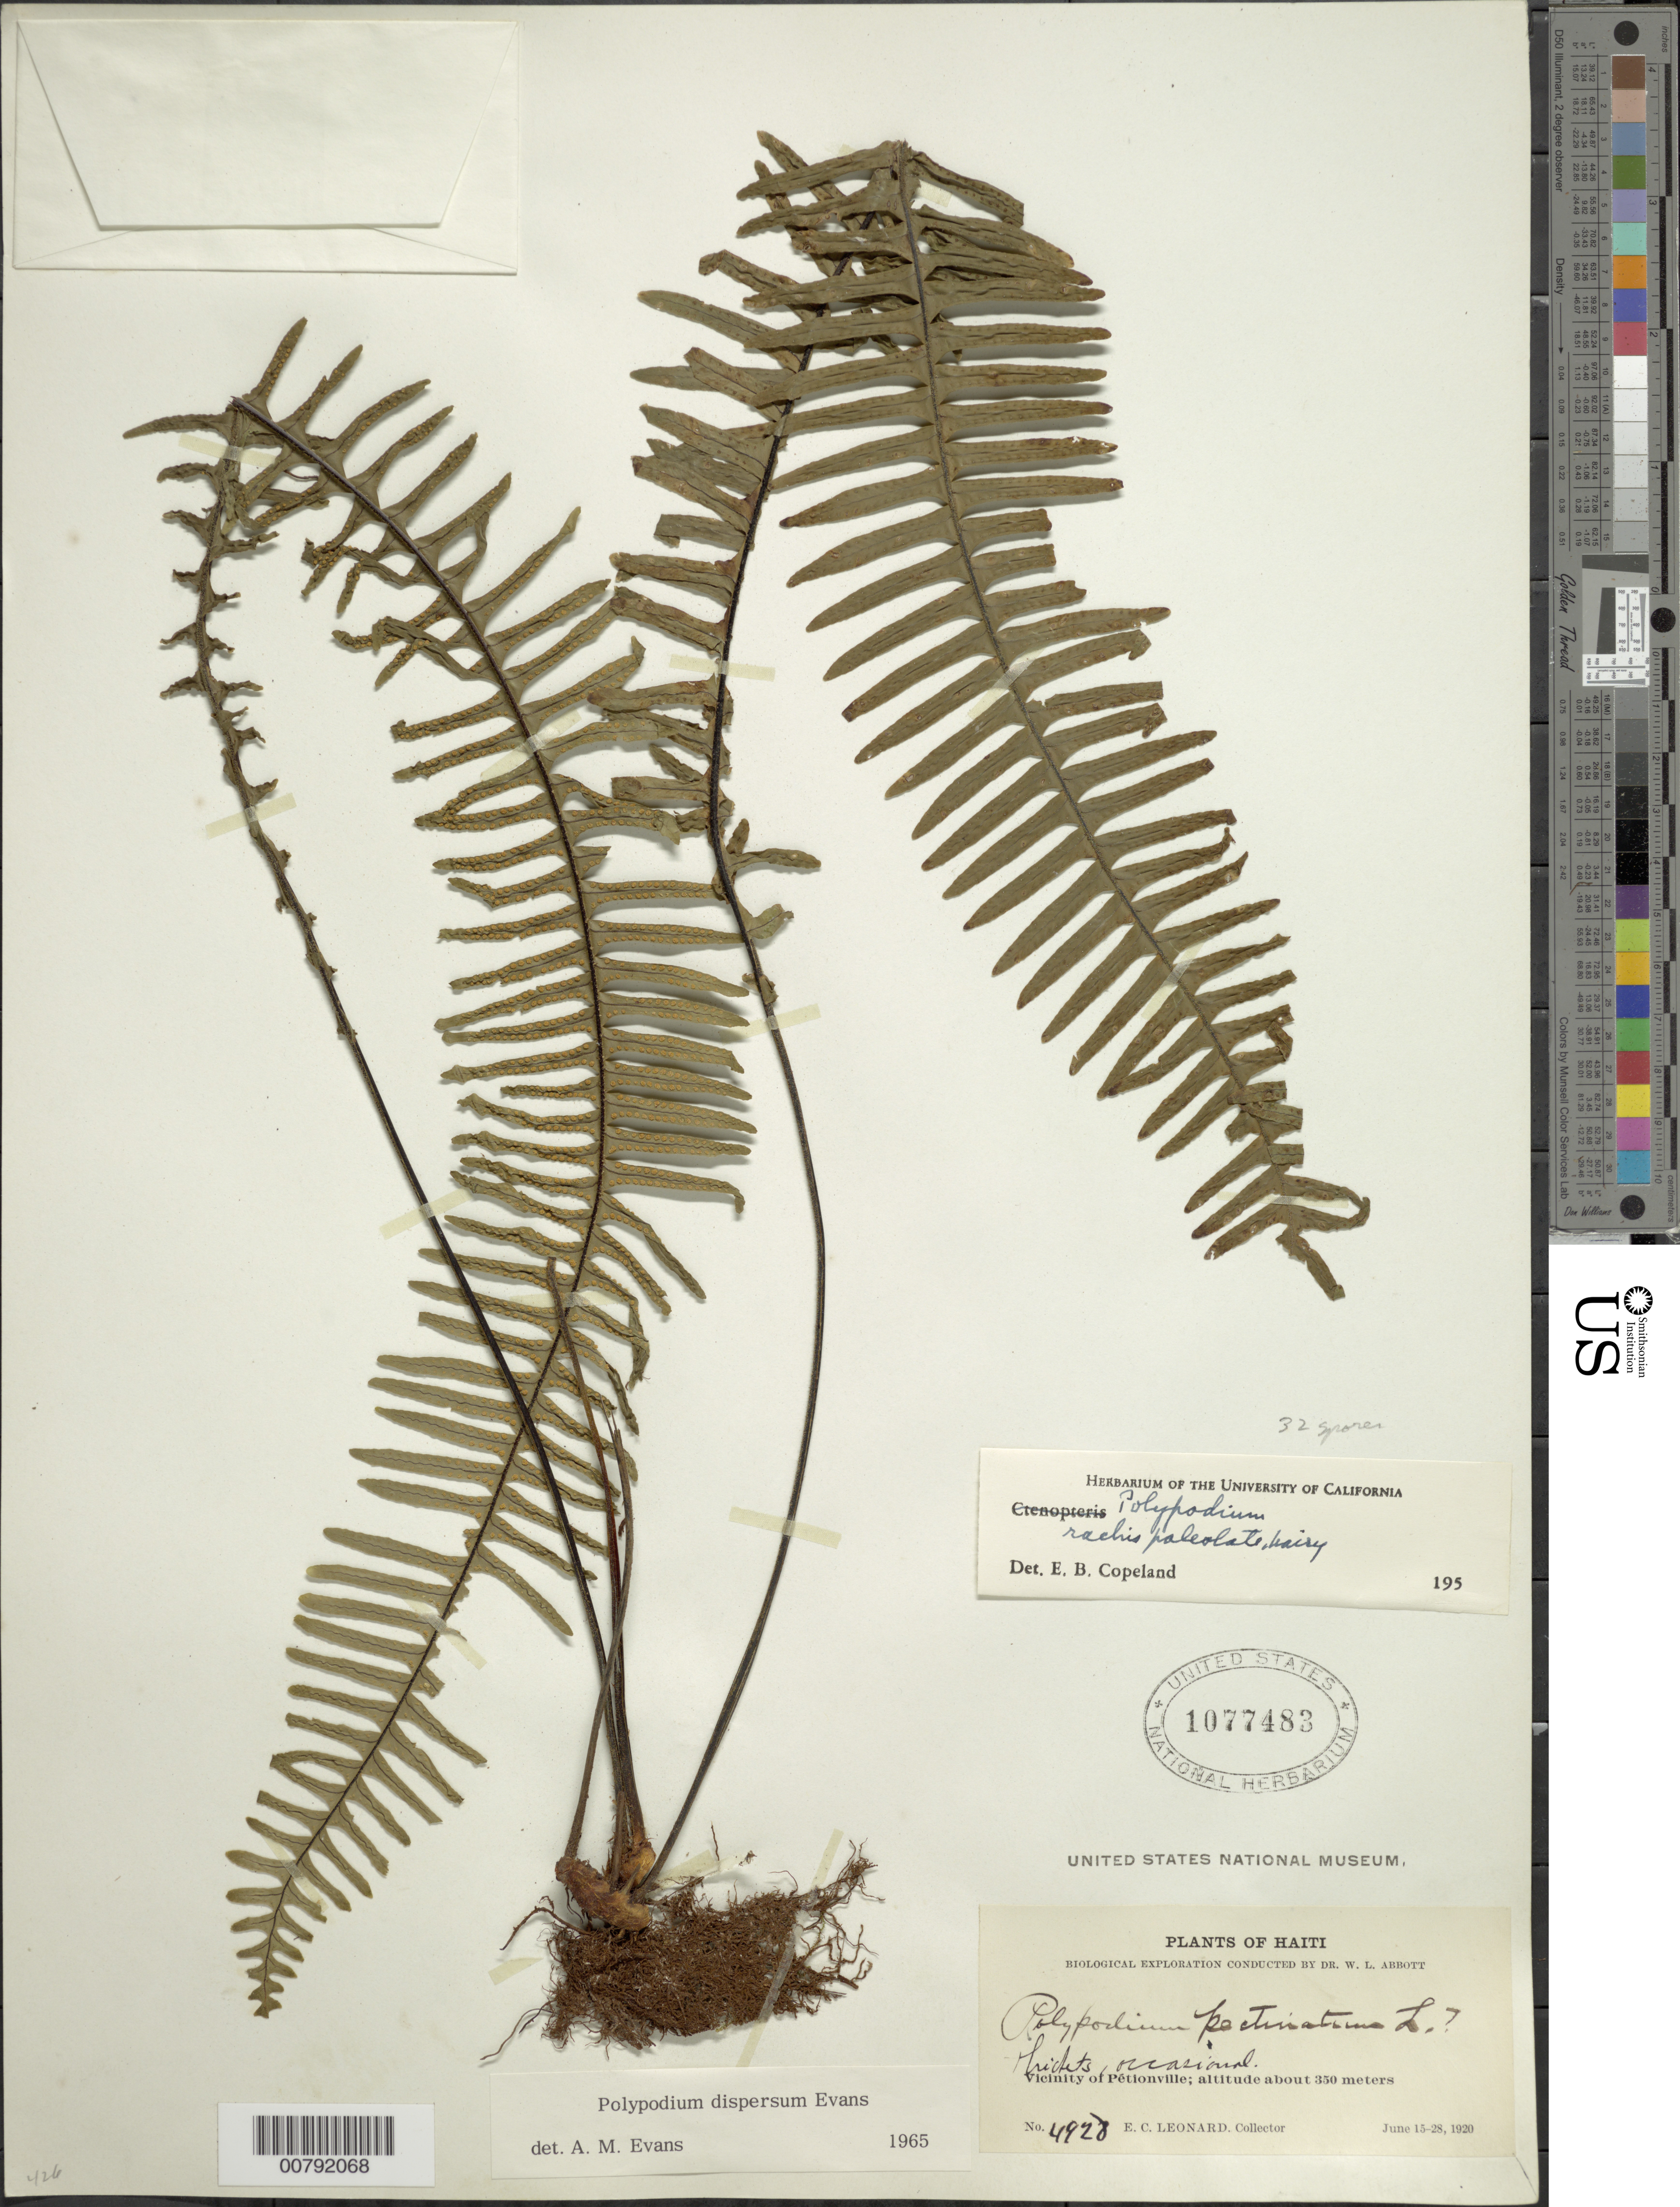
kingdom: Plantae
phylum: Tracheophyta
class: Polypodiopsida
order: Polypodiales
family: Polypodiaceae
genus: Pecluma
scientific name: Pecluma dispersa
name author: (A.M. Evans) M.G. Price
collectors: E. C. Leonard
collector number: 4928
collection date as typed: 19 Mar 1920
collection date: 1920-03-19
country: Haiti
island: Hispaniola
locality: Pétionville, vicinity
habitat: Thickets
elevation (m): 350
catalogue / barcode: US 1077483